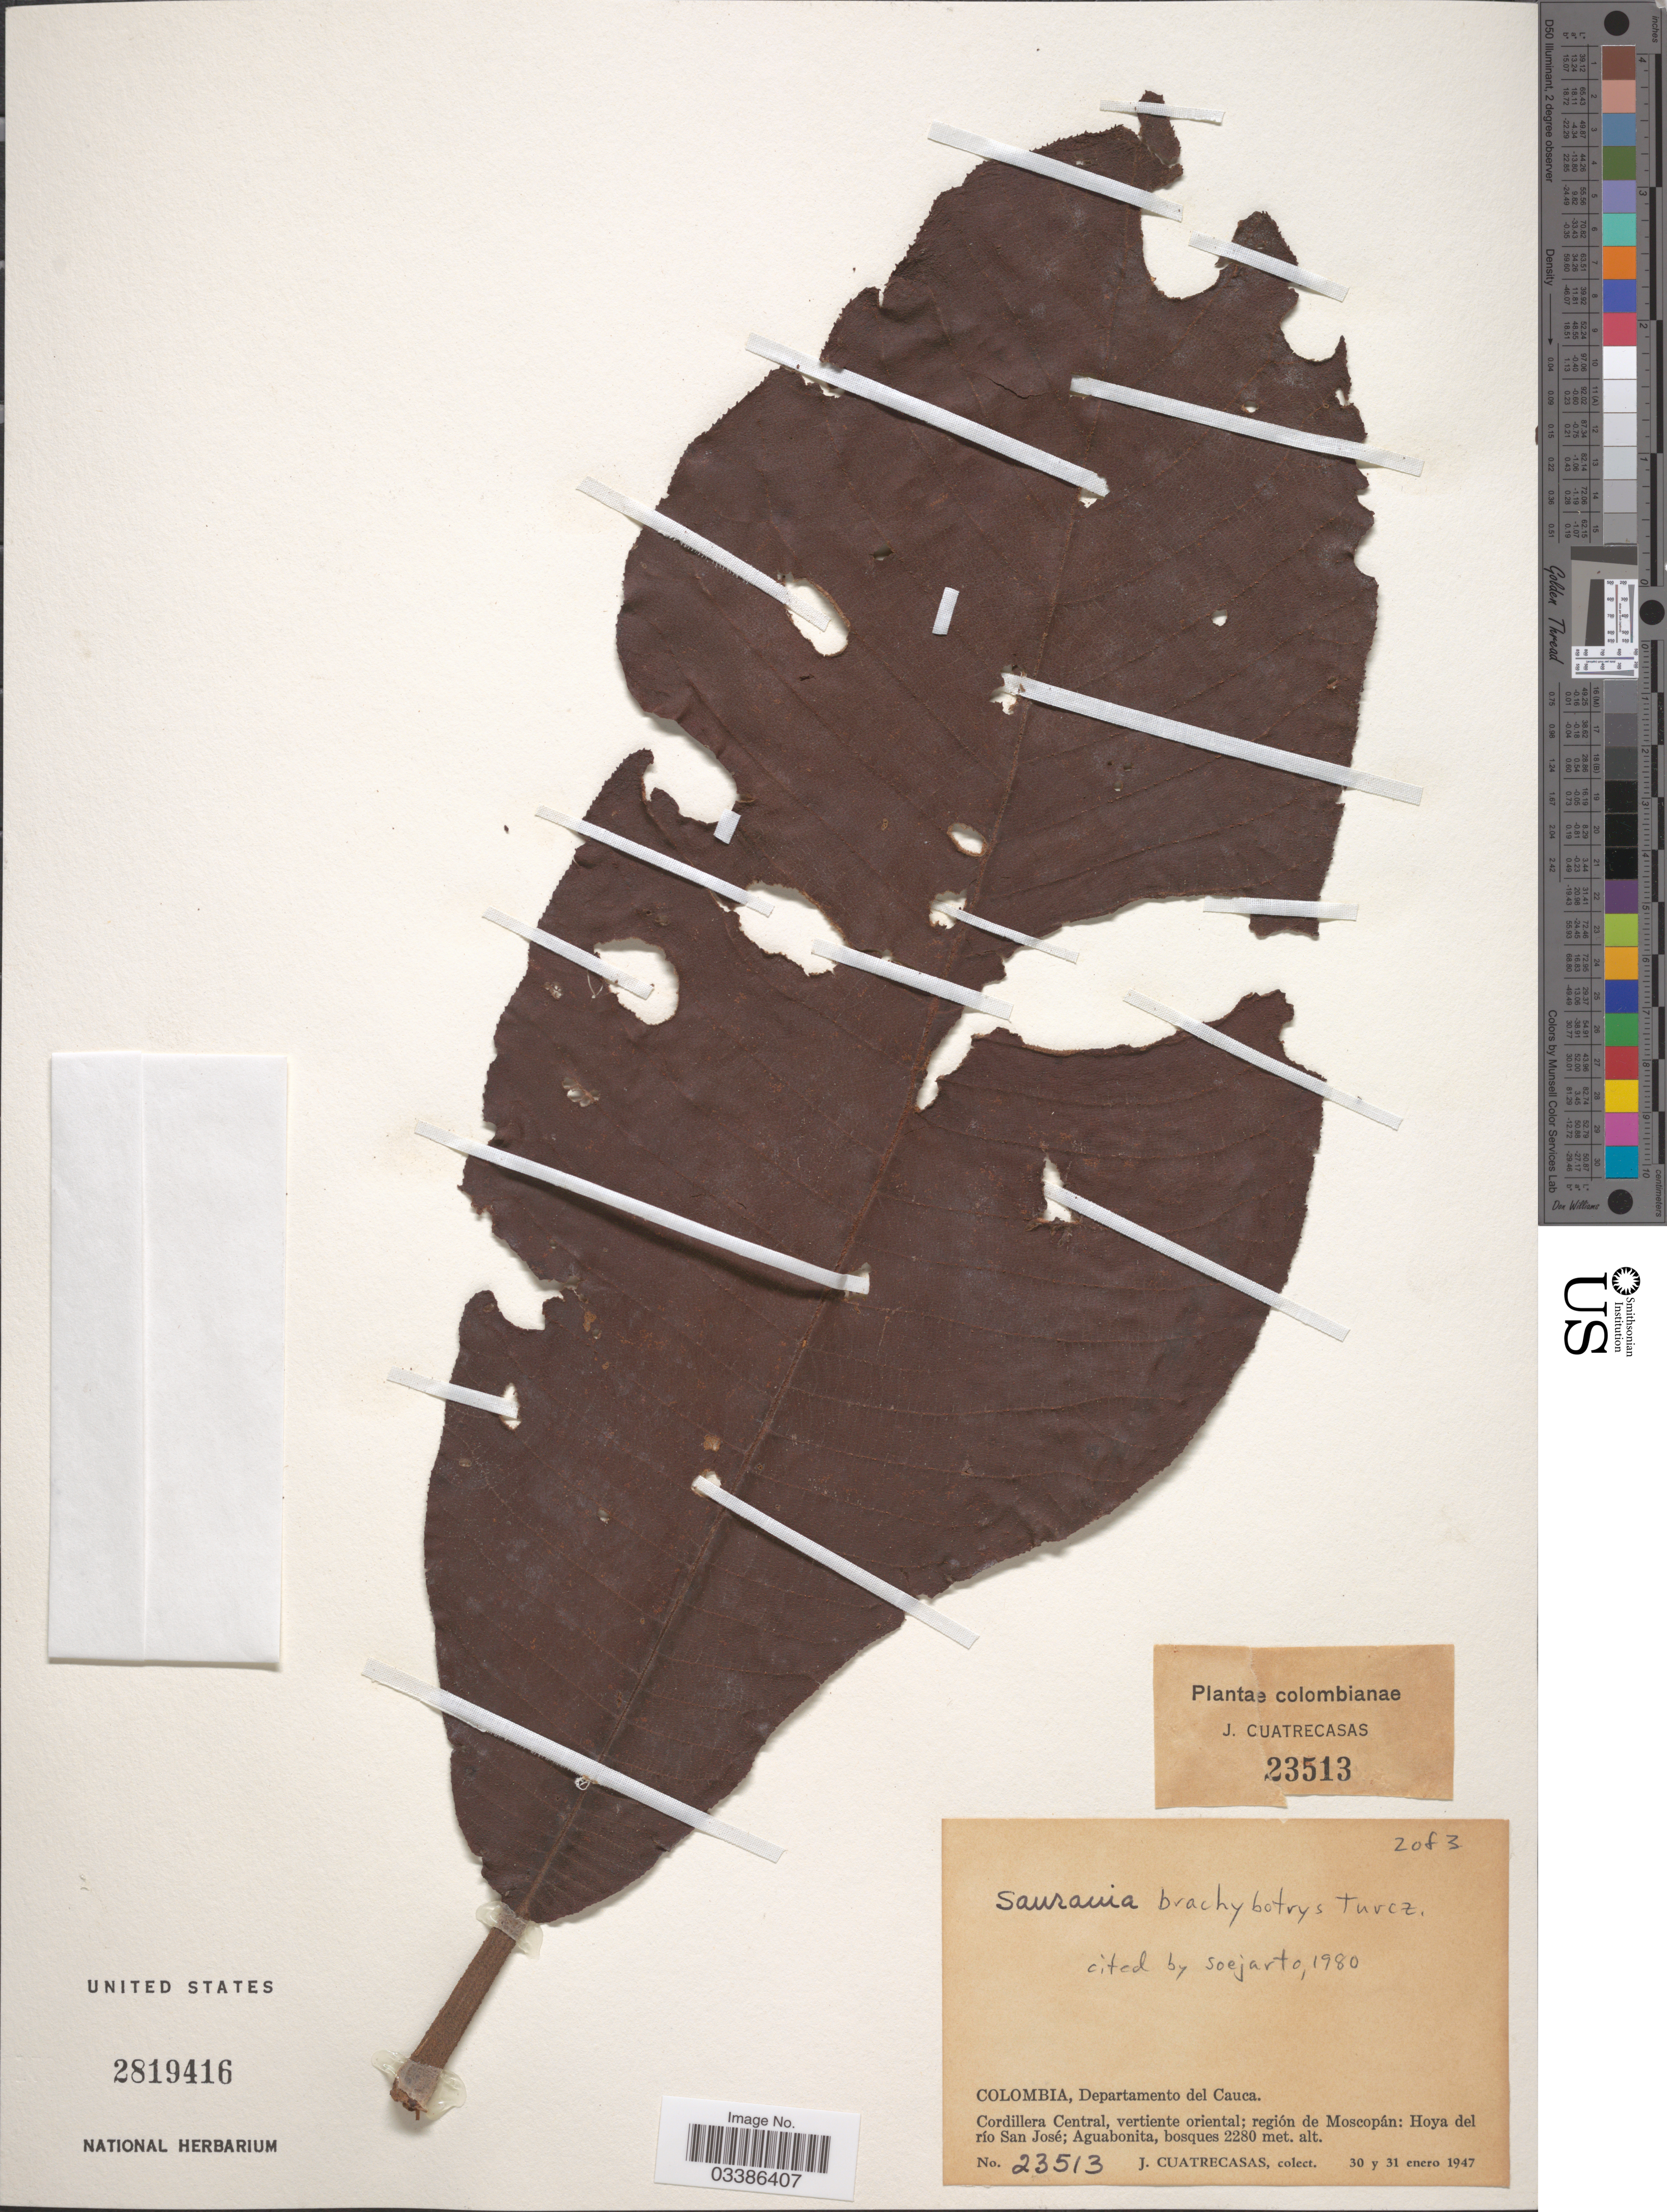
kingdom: Plantae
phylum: Tracheophyta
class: Magnoliopsida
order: Ericales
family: Actinidiaceae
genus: Saurauia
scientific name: Saurauia brachybotrys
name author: Turcz.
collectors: J. Cuatrecasas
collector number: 23513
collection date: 1947-01-30/1947-01-31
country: Colombia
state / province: Cauca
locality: Departamento del Cauca. Cordillera Central, vertiente oriental; región de Moscopán: Hoya del río San José; Aguabonita, bosques.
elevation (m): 2280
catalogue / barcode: US 2819416